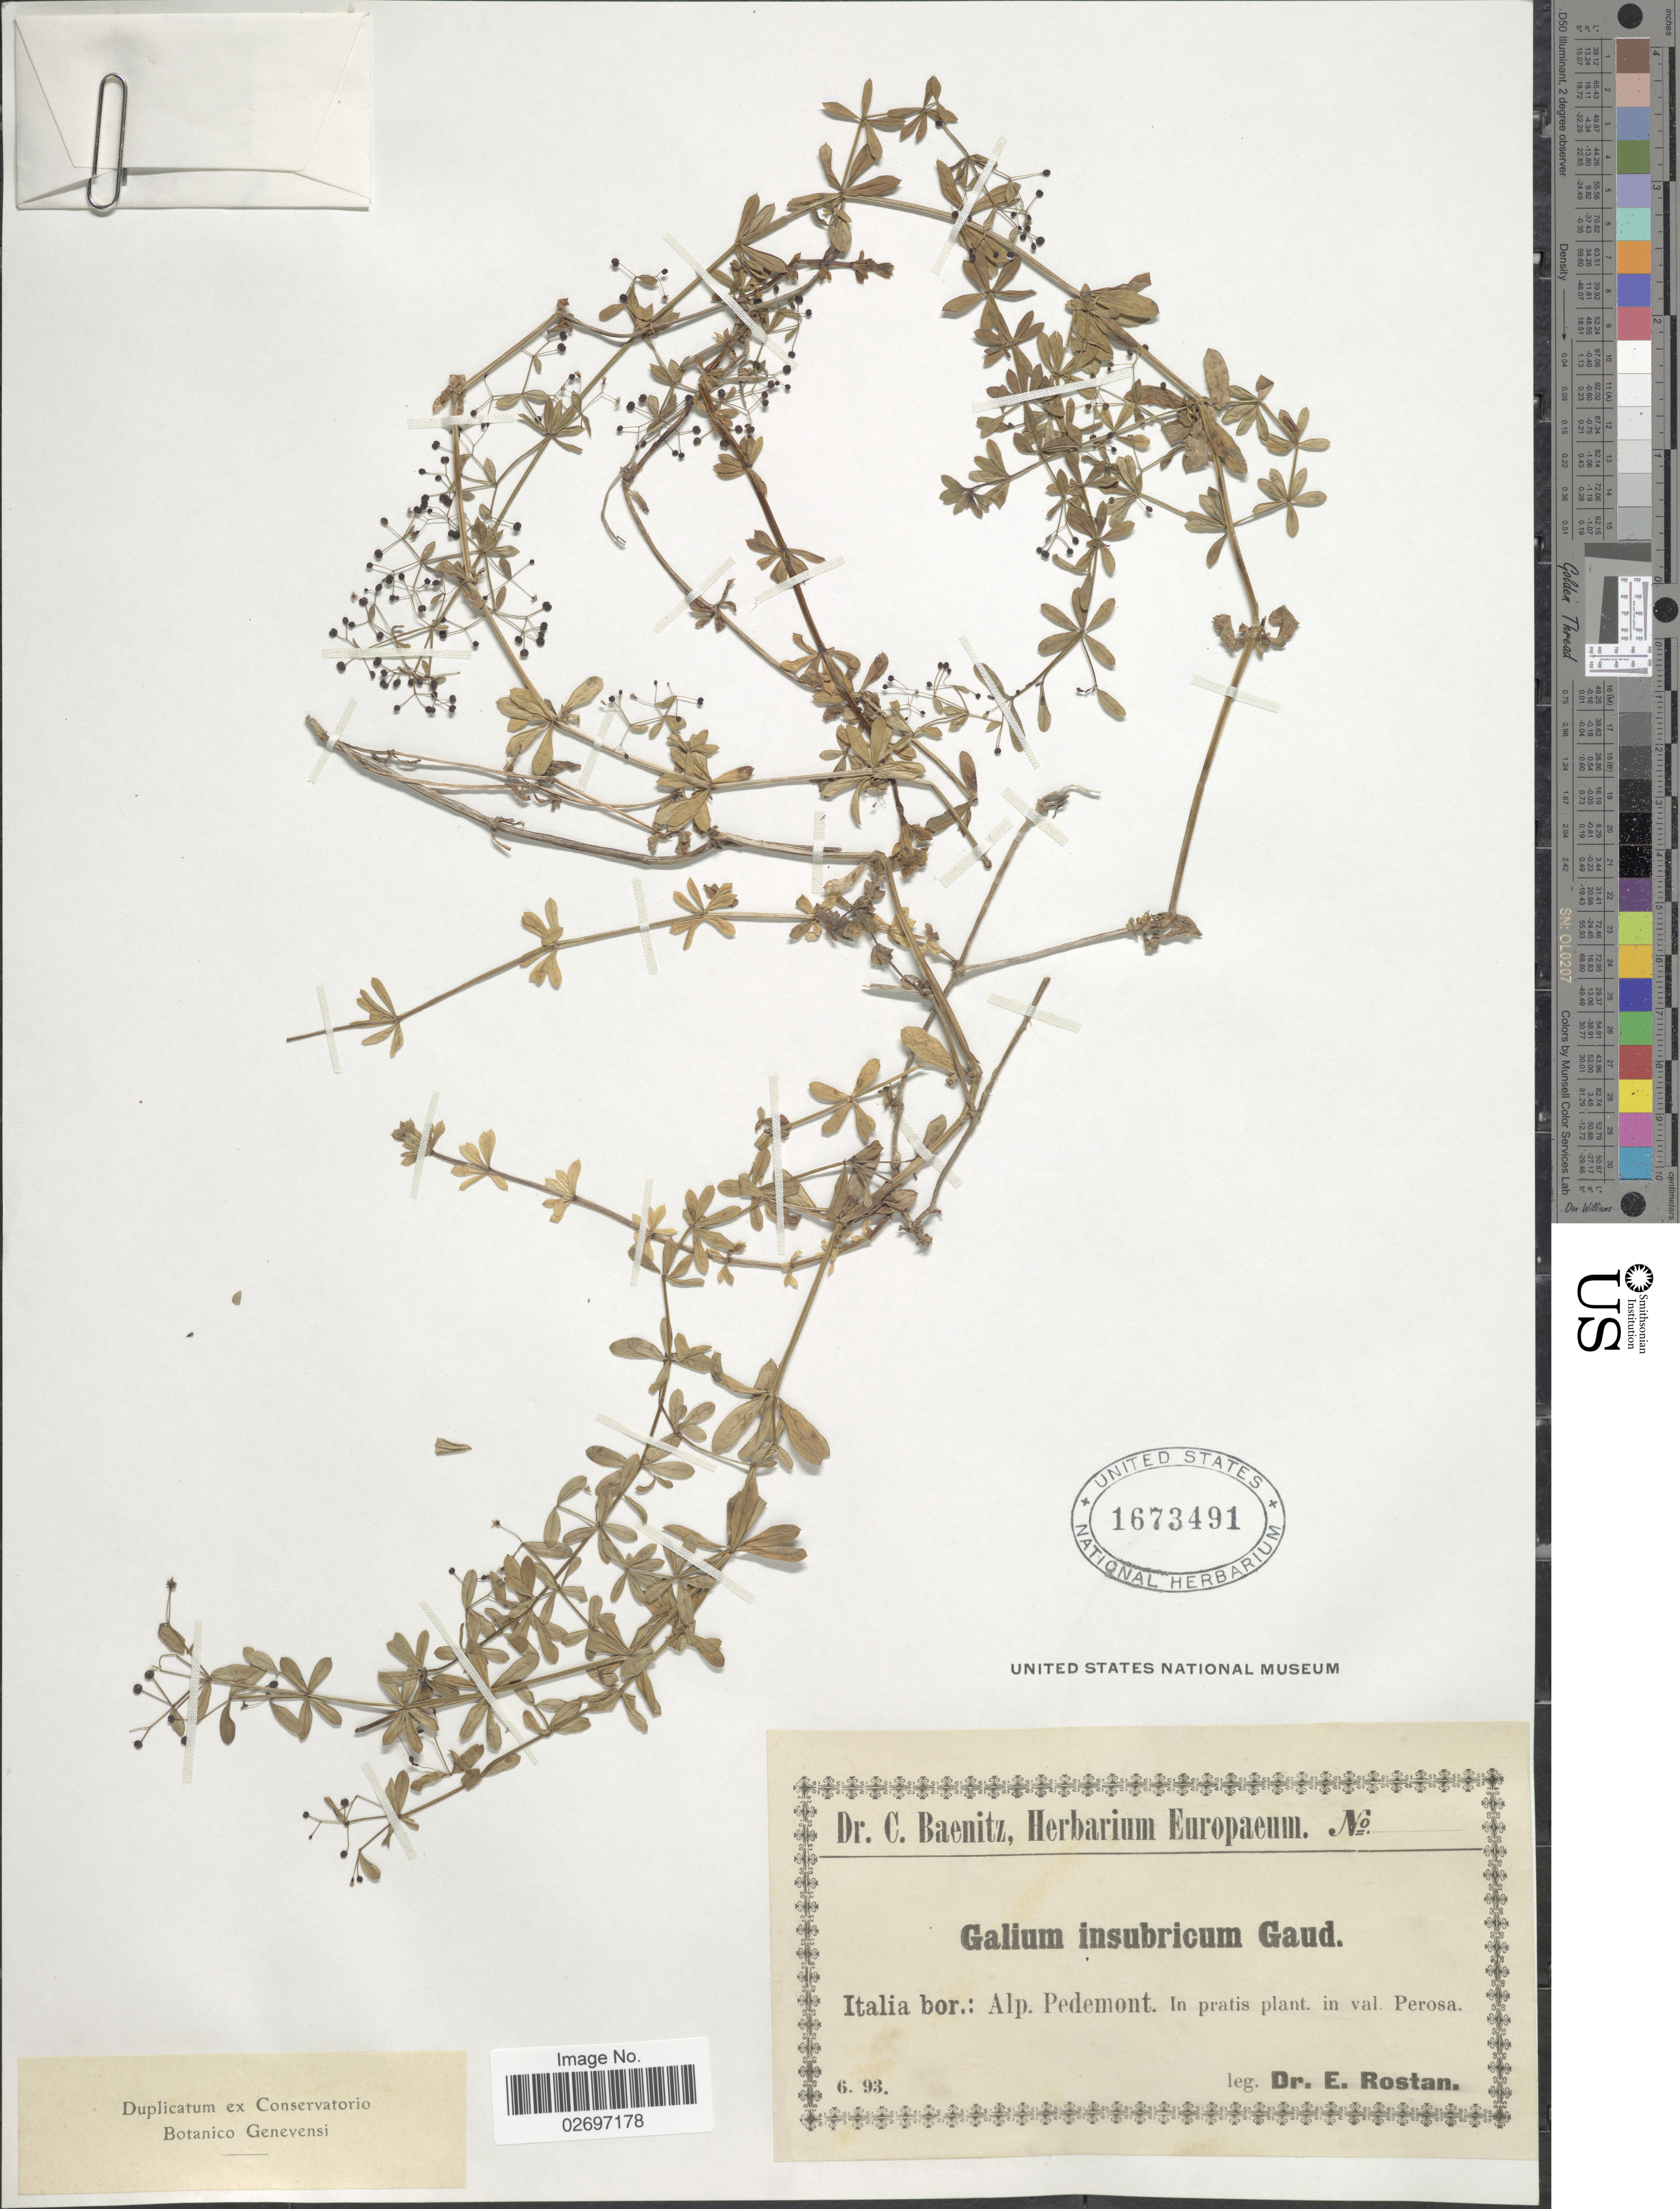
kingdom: Plantae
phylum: Tracheophyta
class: Magnoliopsida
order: Gentianales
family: Rubiaceae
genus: Galium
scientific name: Galium insubricum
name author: Gaudin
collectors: E. Rostan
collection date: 1893-06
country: Italy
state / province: Piedmont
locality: Italia bor.: Alp. Pedemont. In pratis plant. in val. Perosa.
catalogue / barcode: US 1673491